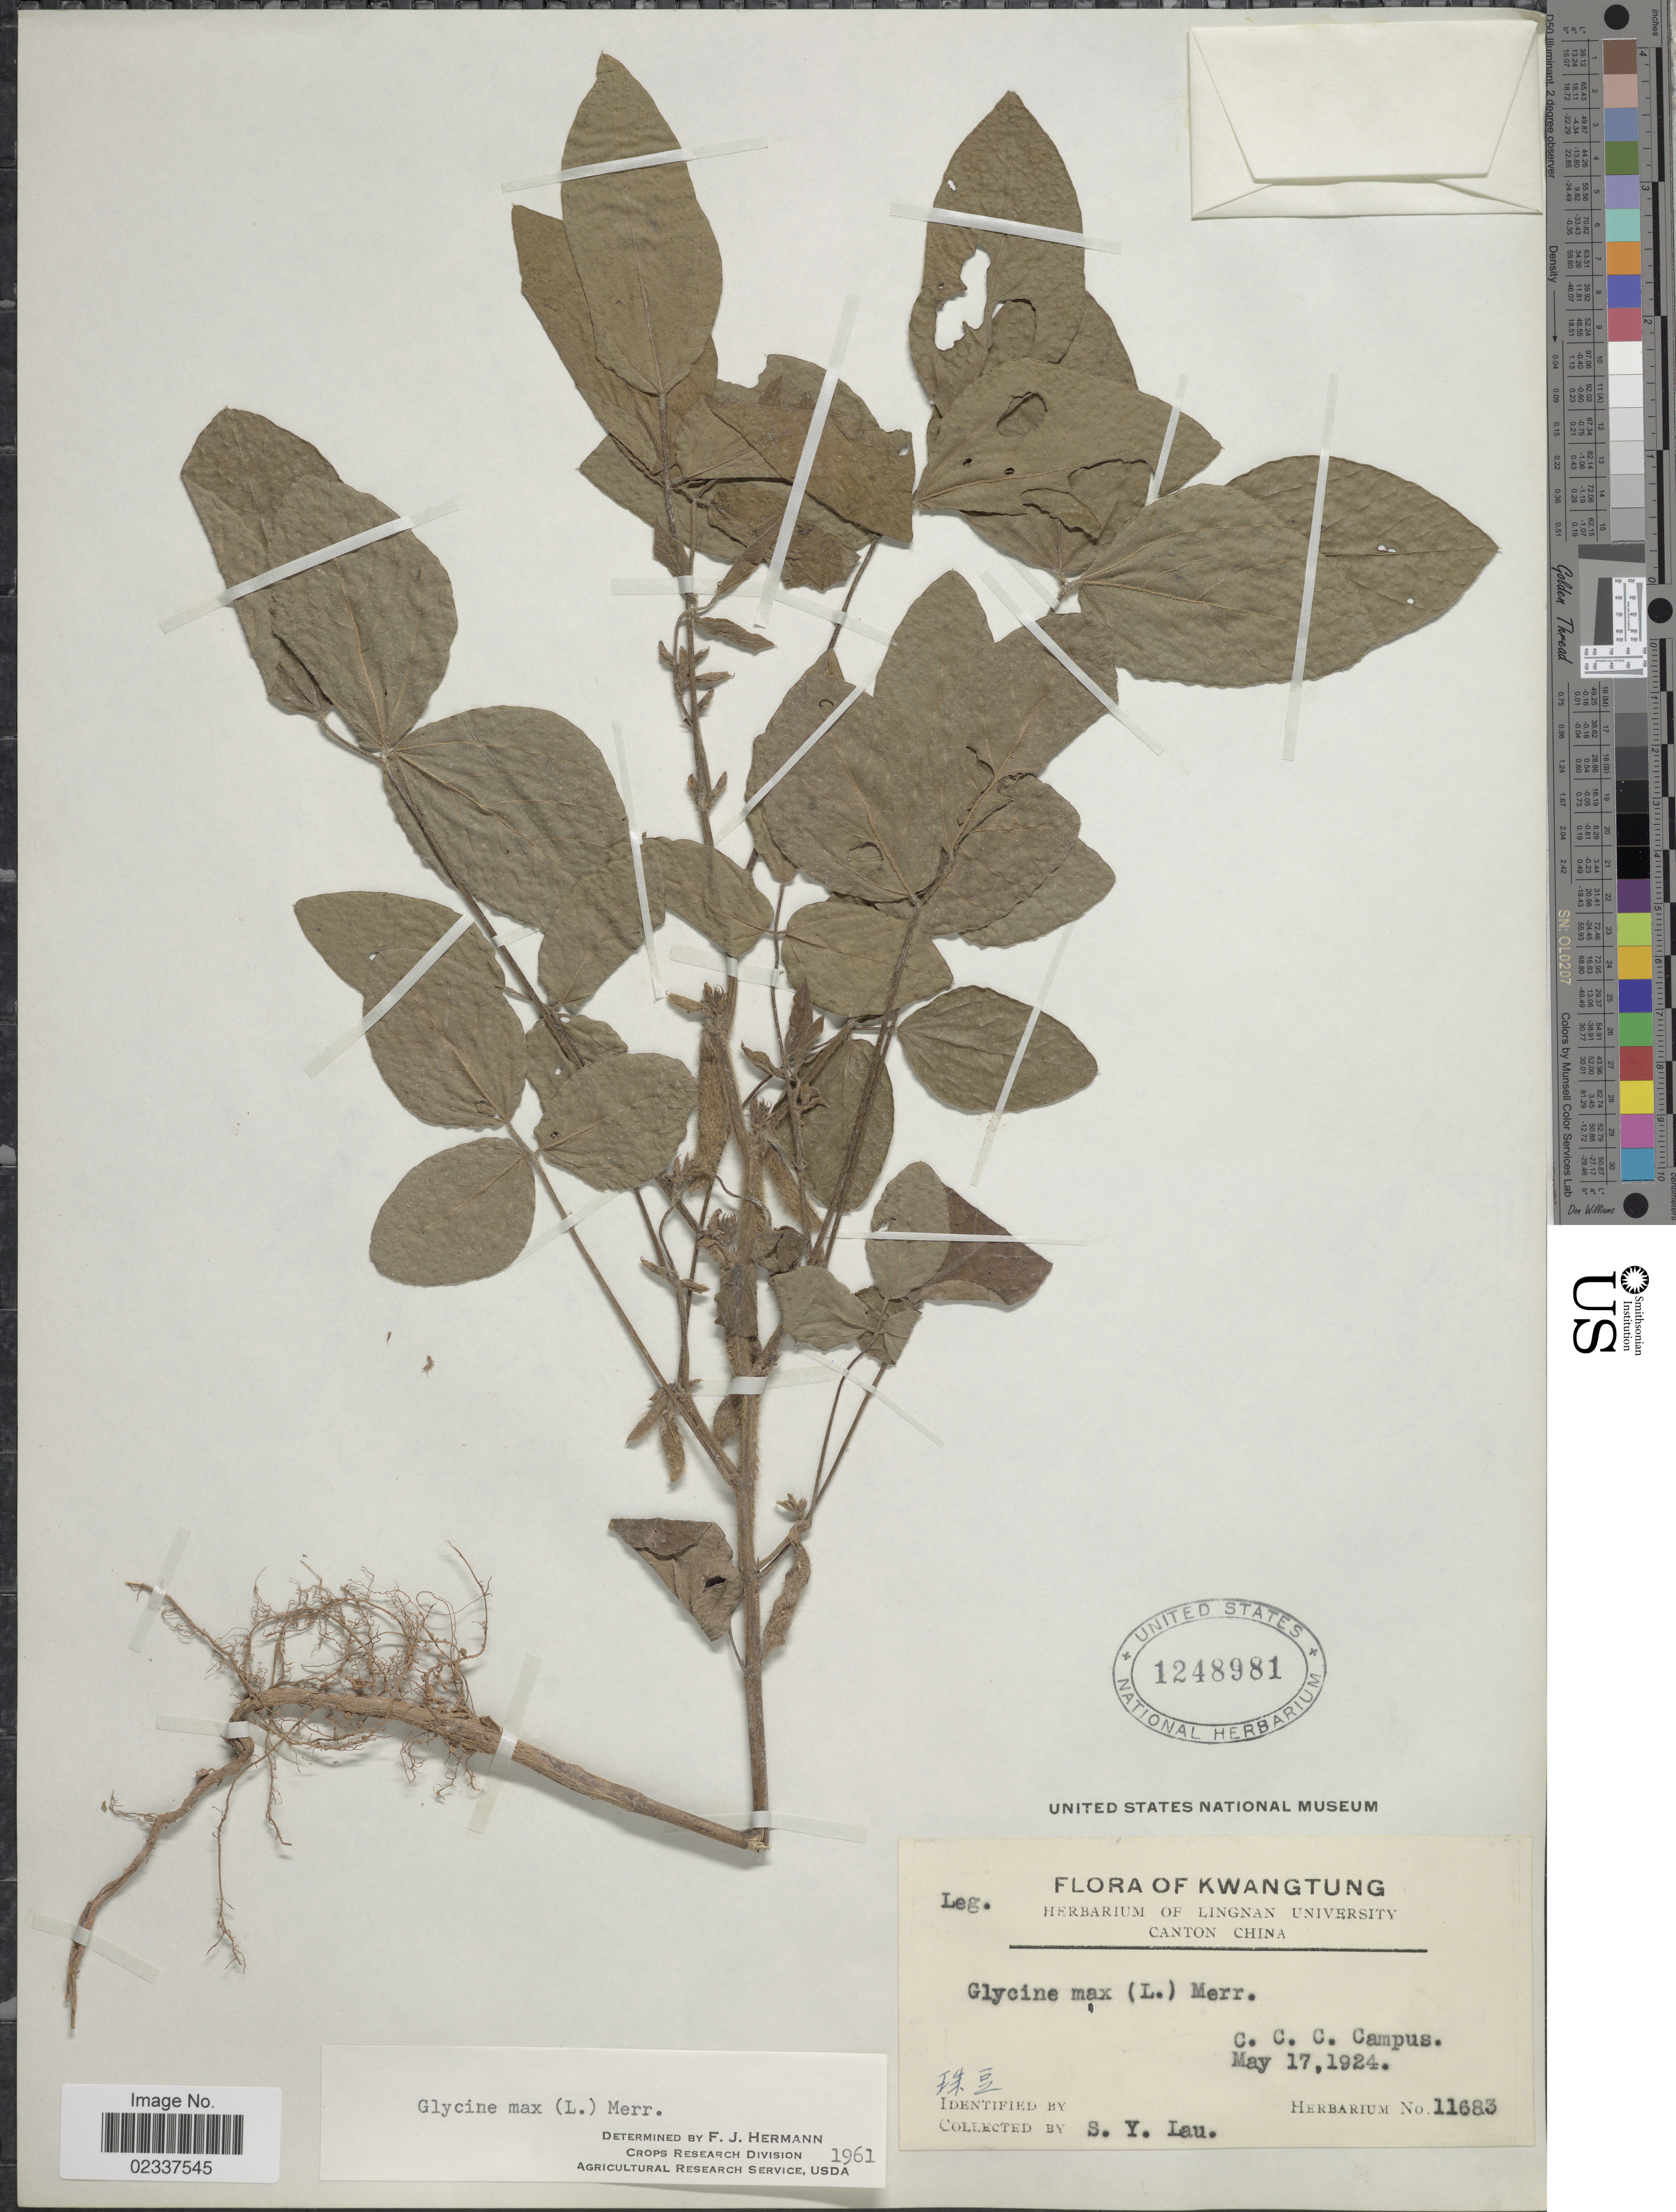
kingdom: Plantae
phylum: Tracheophyta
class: Magnoliopsida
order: Fabales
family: Fabaceae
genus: Glycine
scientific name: Glycine max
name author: (L.) Merr.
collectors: S. Y. Lau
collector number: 11683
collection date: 1924-05-17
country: China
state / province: Guangdong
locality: Kwangtung, C.C.C. Campus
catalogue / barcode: US 1248981